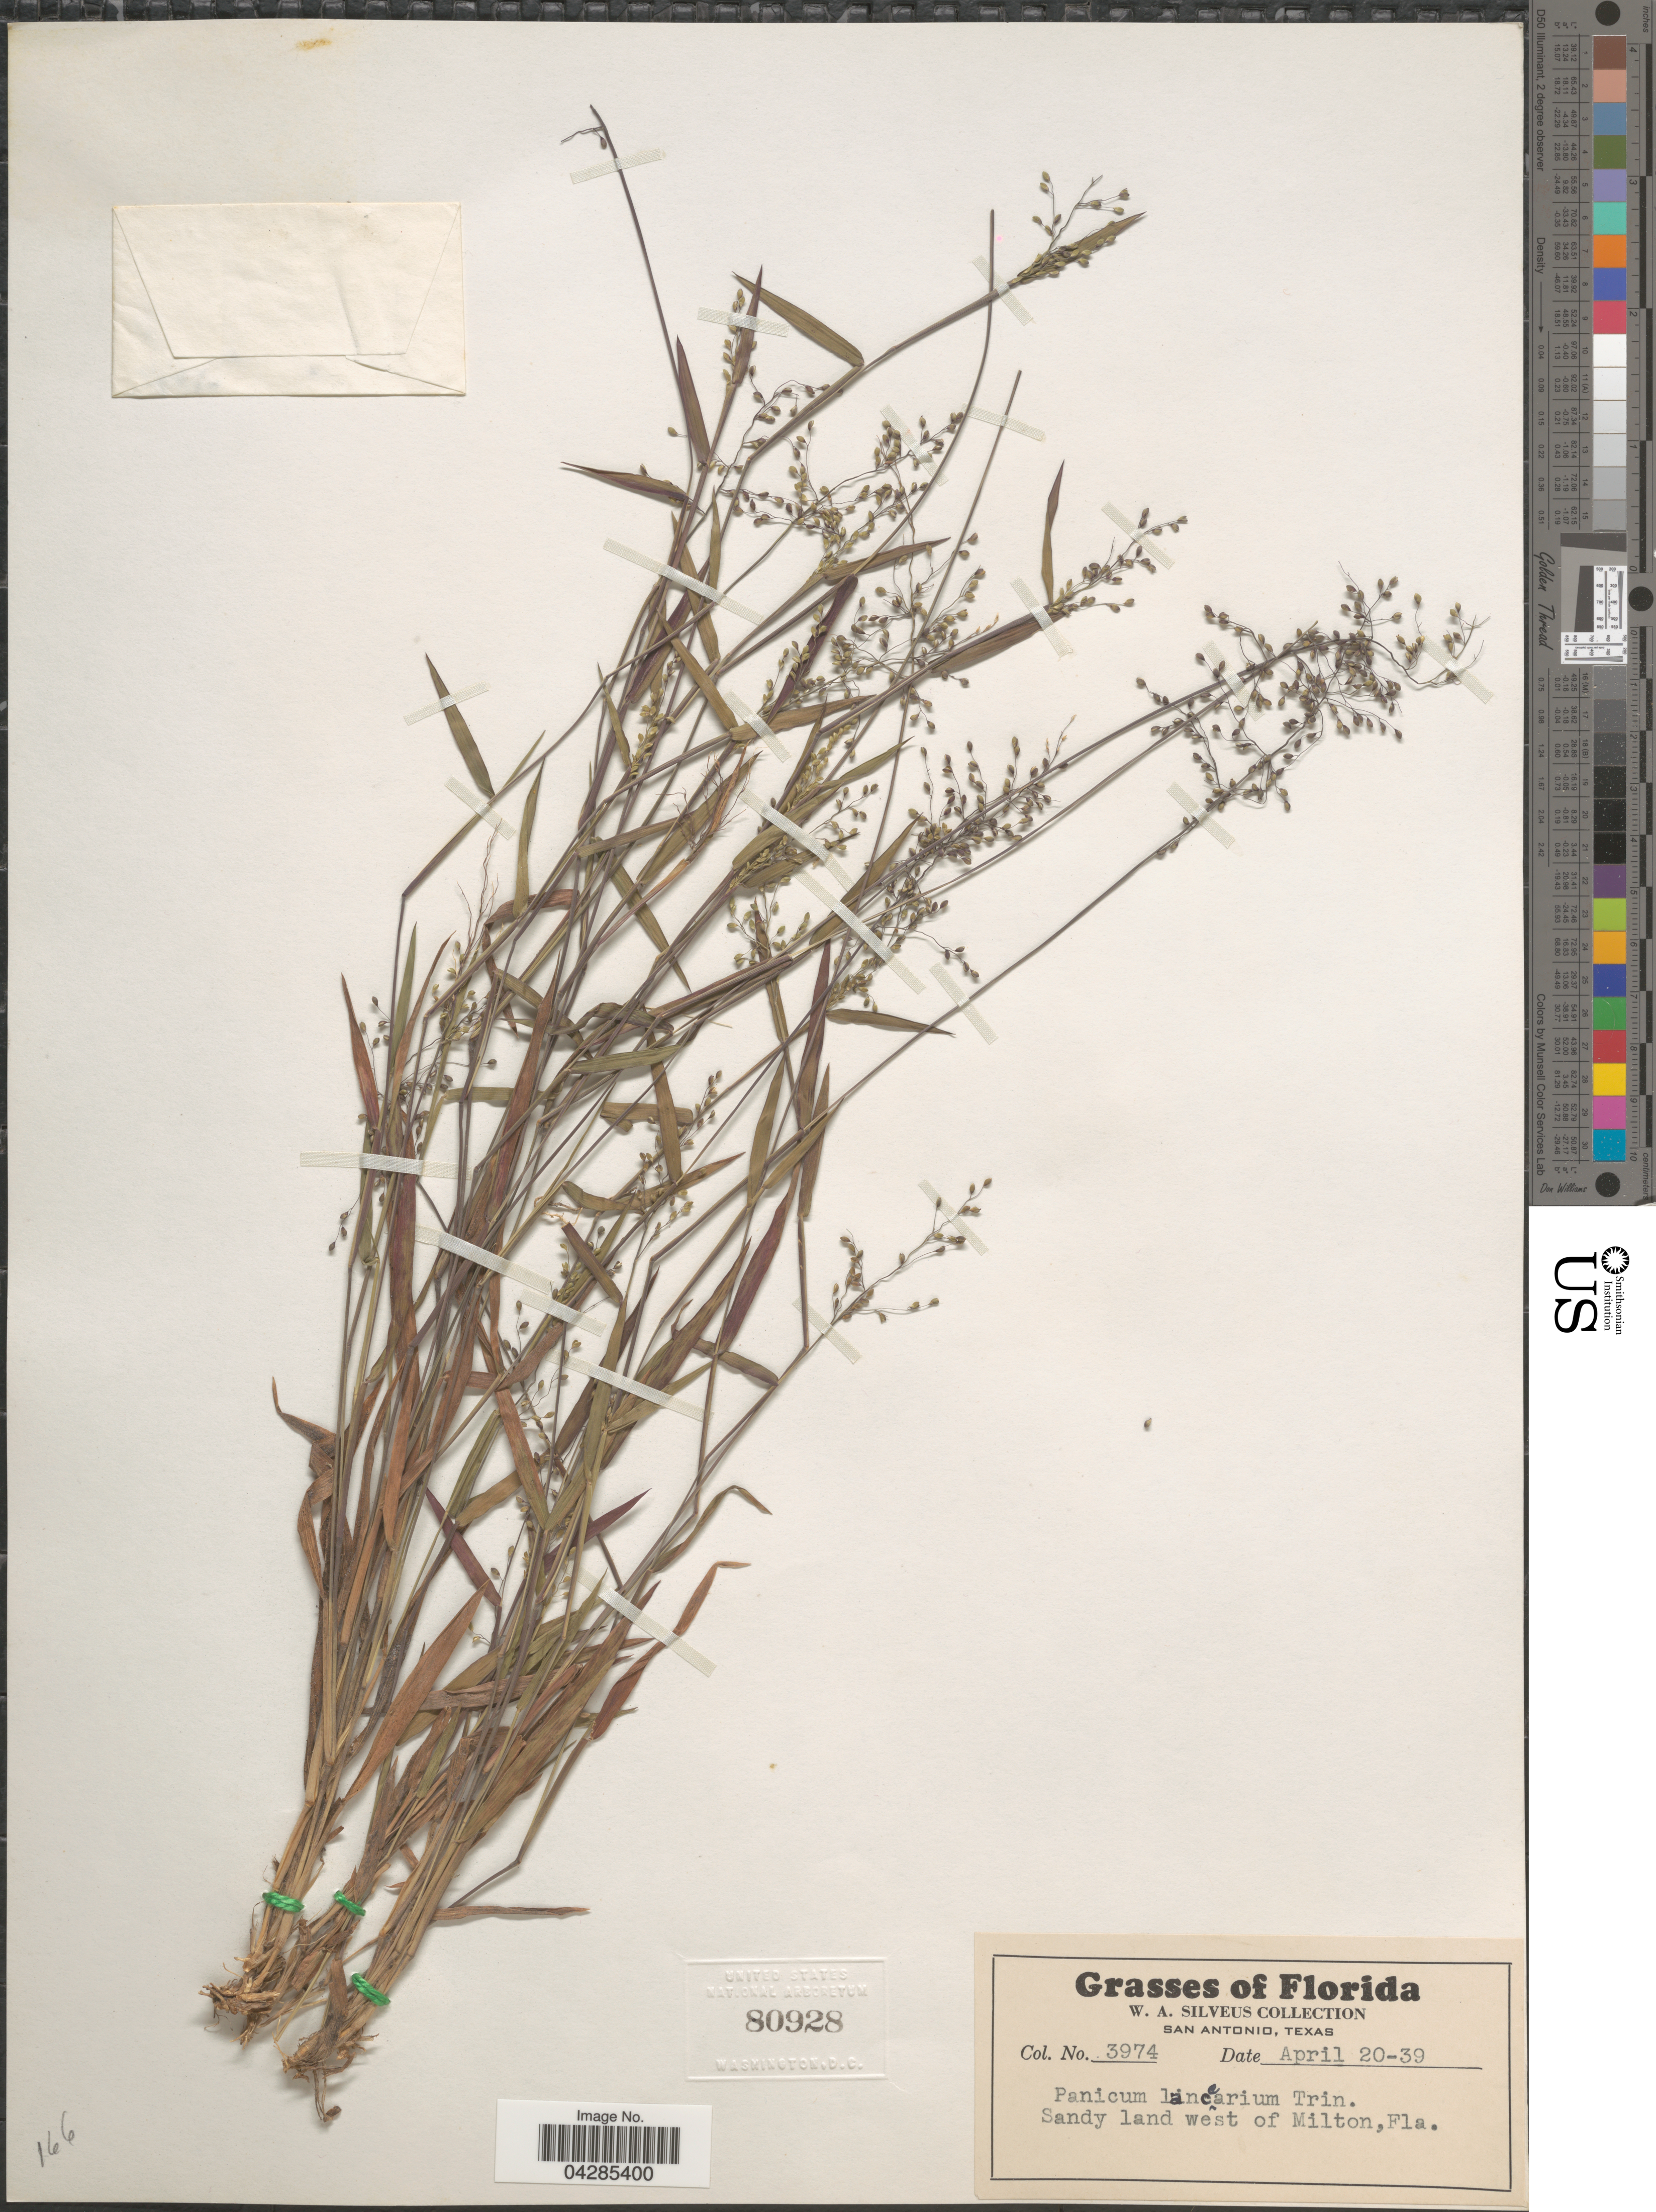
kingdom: Plantae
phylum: Tracheophyta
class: Liliopsida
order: Poales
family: Poaceae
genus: Dichanthelium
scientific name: Dichanthelium portoricense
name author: (Desv. ex Ham.) B.F. Hansen & Wunderlin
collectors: W. Silveus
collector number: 3974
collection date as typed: Transcribed d/m/y: 20/4/39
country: United States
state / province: Florida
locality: Sandy land west of Milton.